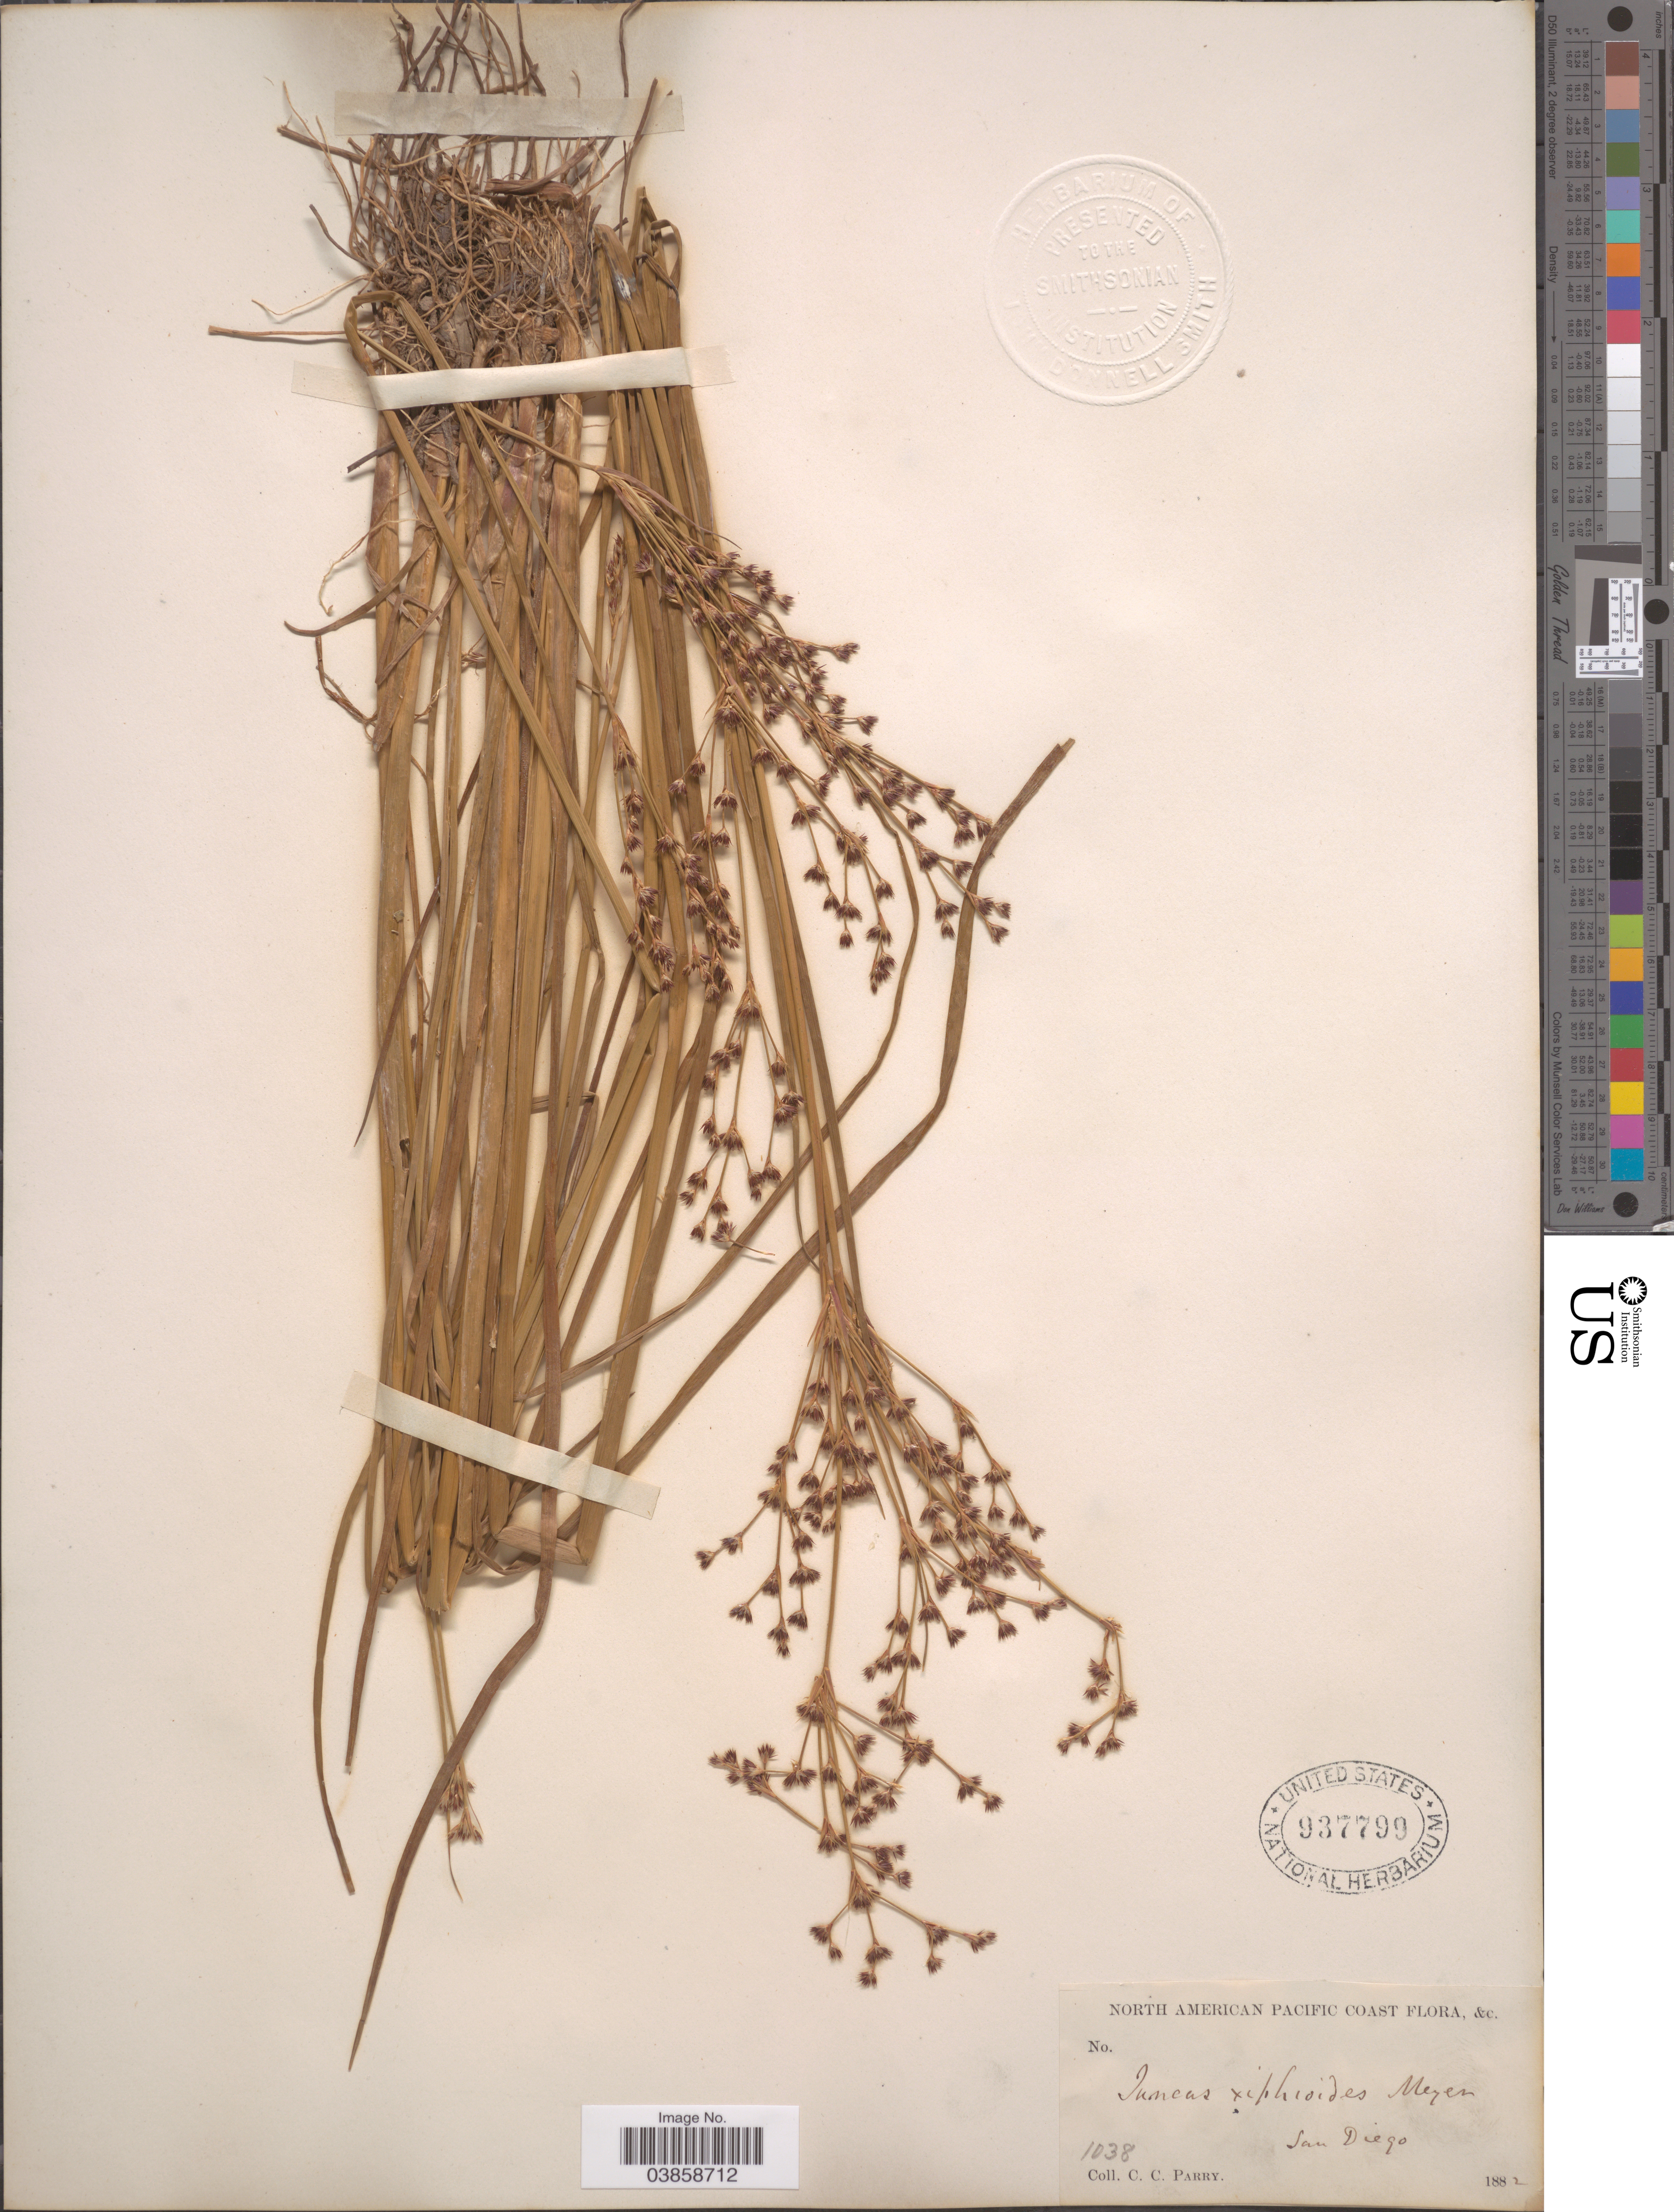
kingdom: Plantae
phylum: Tracheophyta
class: Liliopsida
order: Poales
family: Juncaceae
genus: Juncus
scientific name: Juncus xiphioides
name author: E. Mey.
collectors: C. C. Parry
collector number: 1038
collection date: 1882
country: United States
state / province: California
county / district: San Diego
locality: Pacific Coast. San Diego.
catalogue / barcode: US 937799